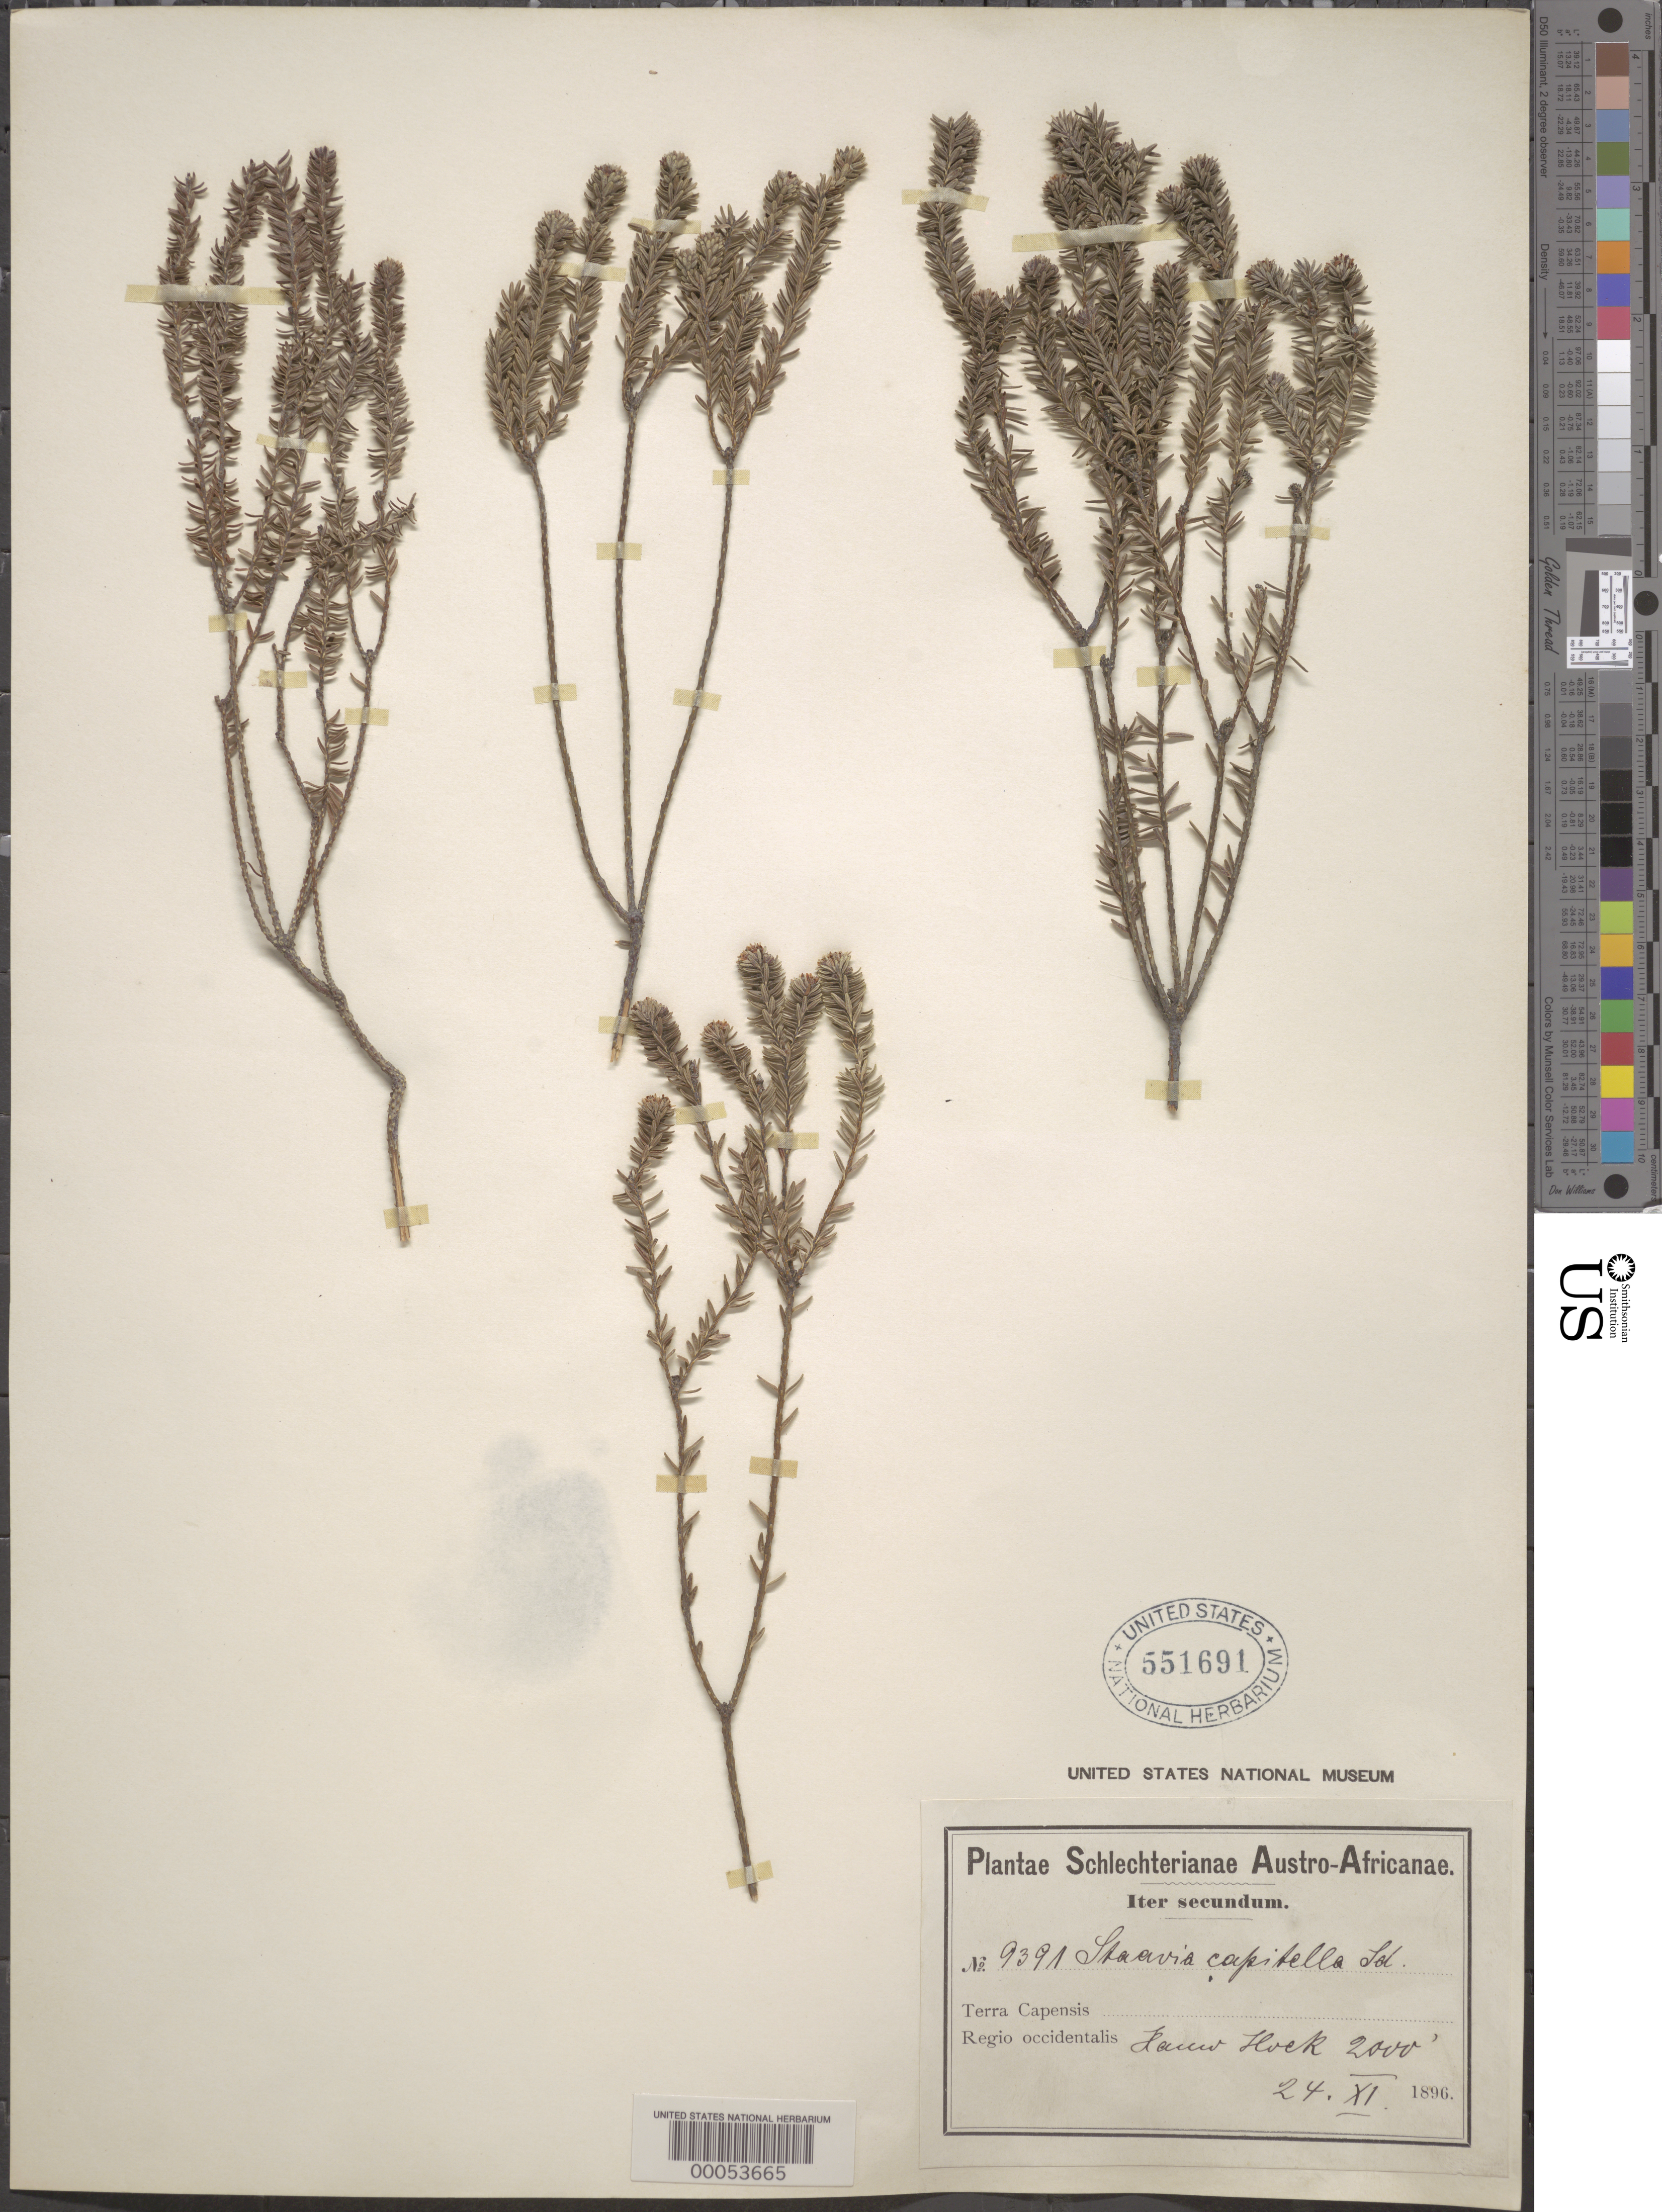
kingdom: Plantae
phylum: Tracheophyta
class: Magnoliopsida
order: Bruniales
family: Bruniaceae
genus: Staavia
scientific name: Staavia capitella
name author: (Thunb.) Sond.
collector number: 9391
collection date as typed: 24 Nov 1896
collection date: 1896-11-24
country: South Africa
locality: Kauw Hoek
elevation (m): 610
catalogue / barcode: US 551691